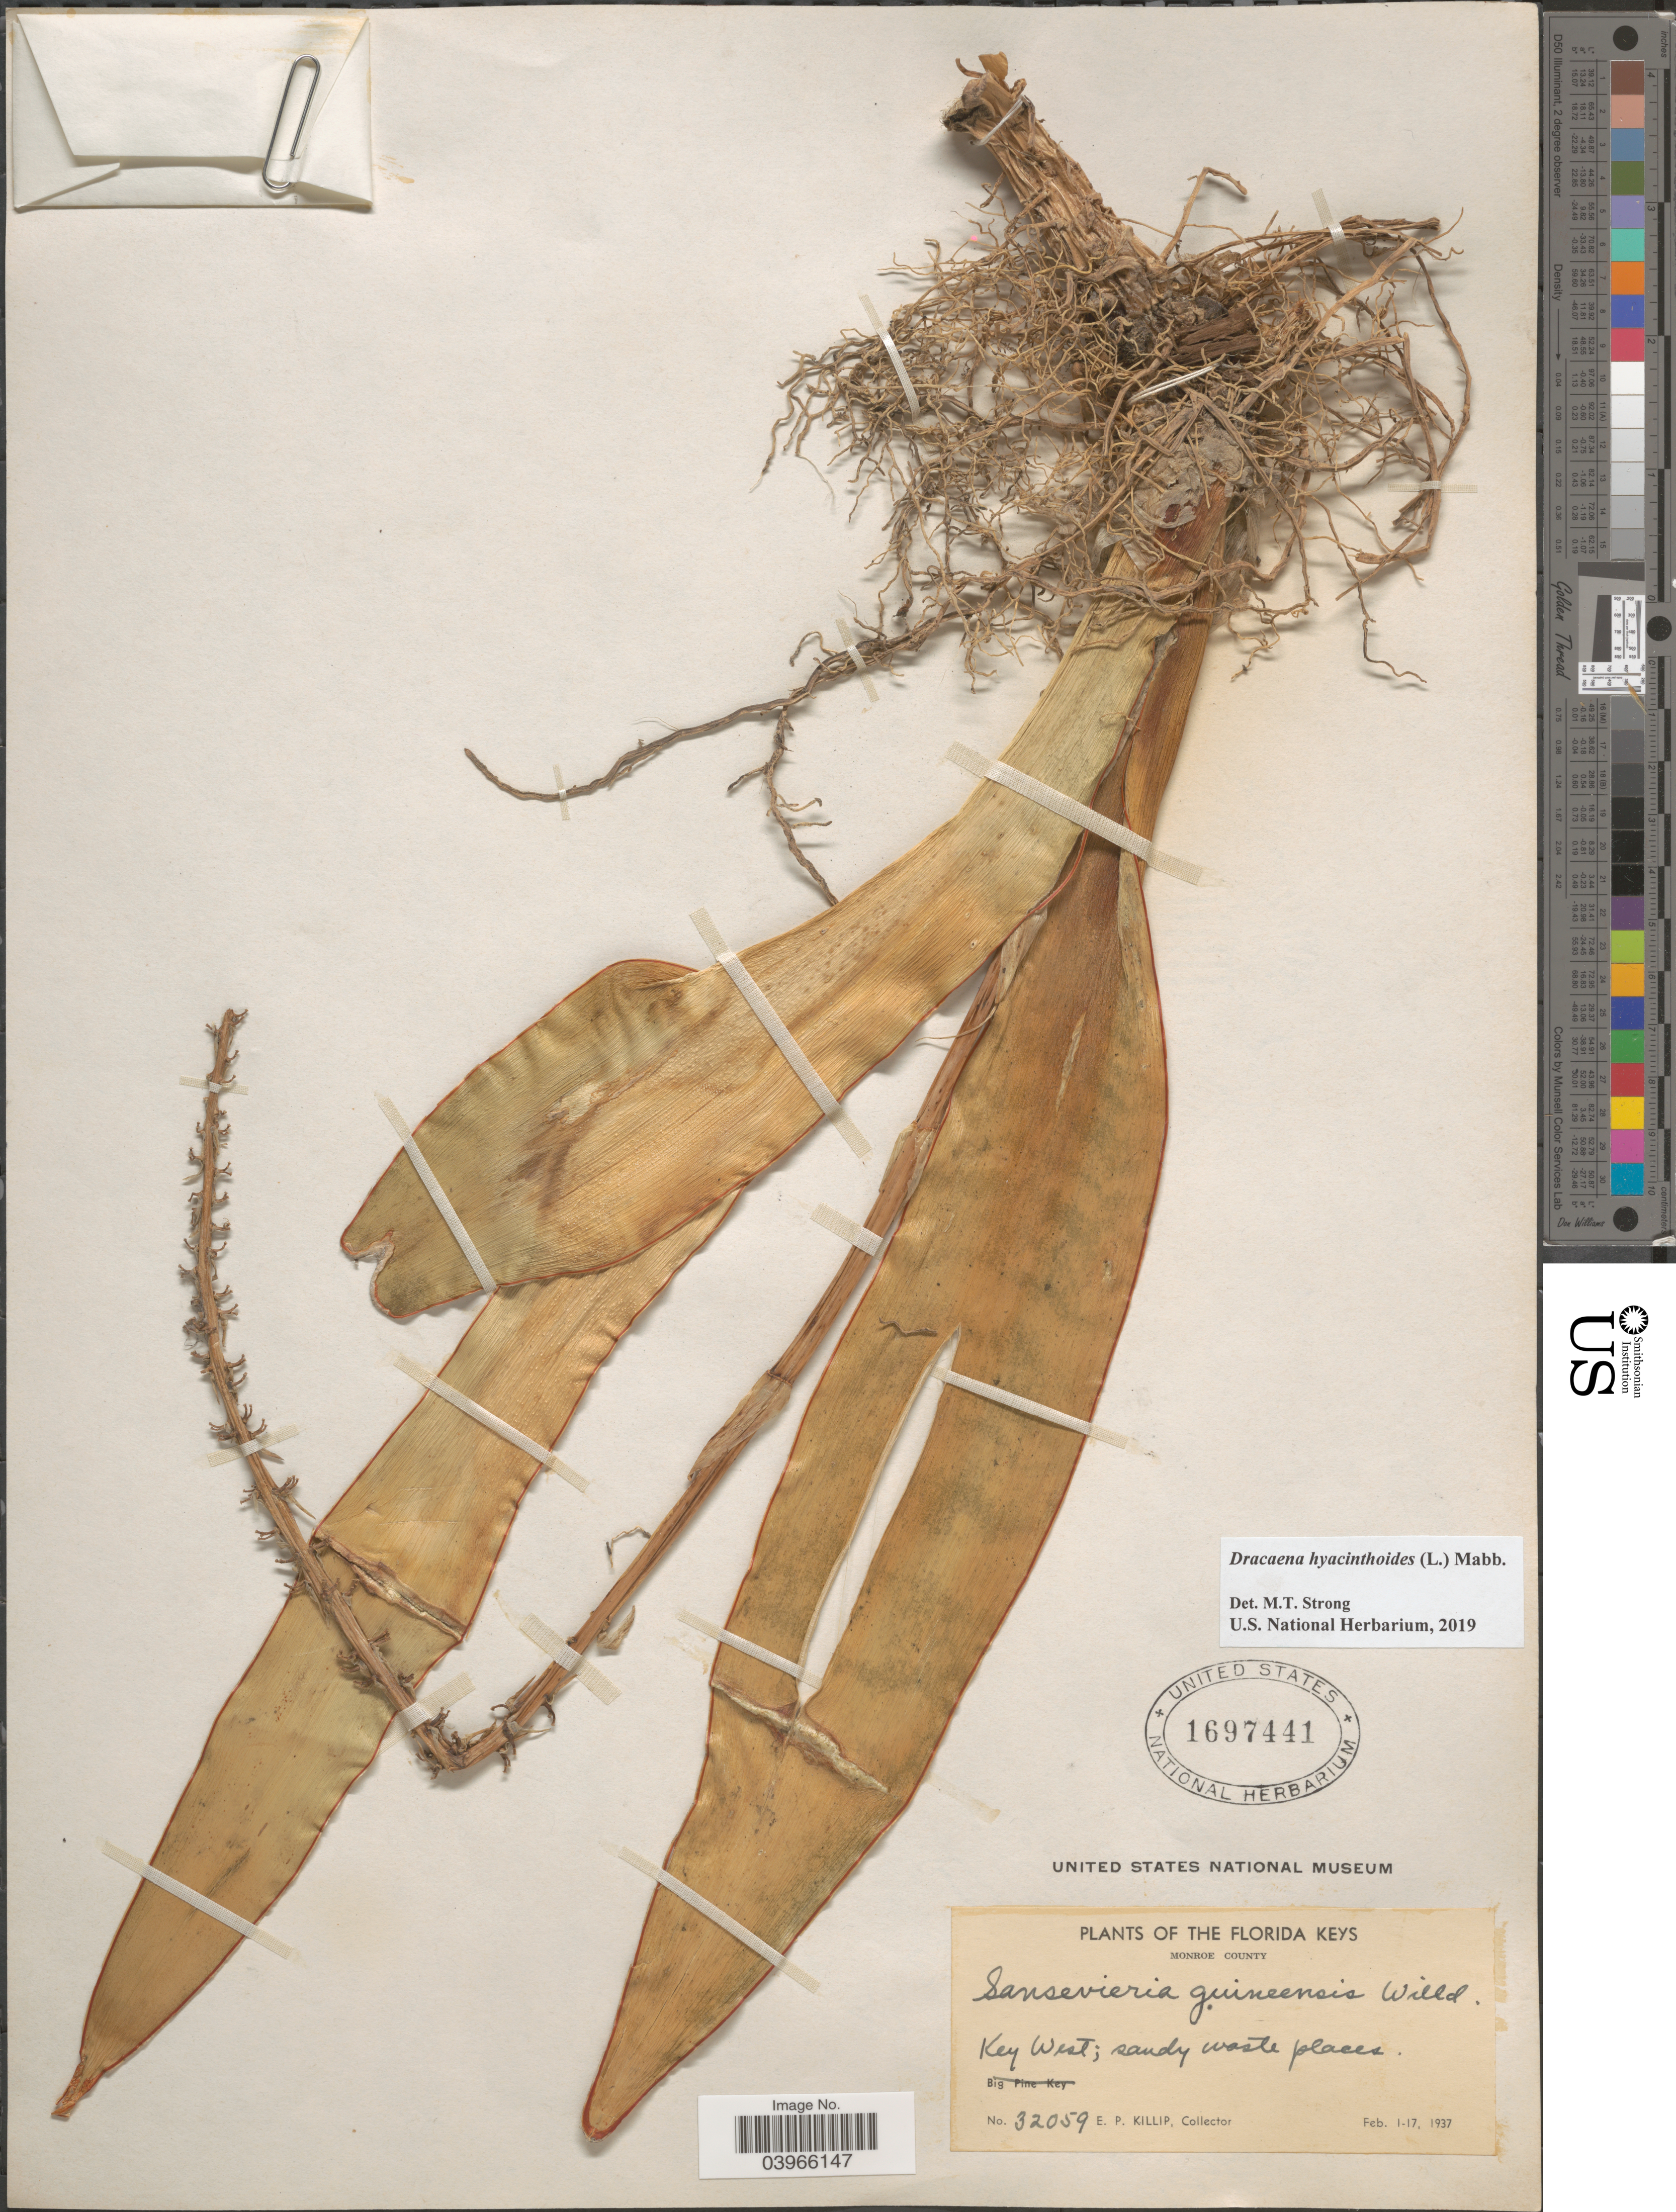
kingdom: Plantae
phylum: Tracheophyta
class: Liliopsida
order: Asparagales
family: Asparagaceae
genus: Dracaena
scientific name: Dracaena hyacinthoides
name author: (L.) Mabb.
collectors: E. P. Killip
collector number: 32059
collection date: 1937-02-01/1937-02-17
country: United States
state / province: Florida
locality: The Florida Keys. Monroe County. Key West.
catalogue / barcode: US 1697441